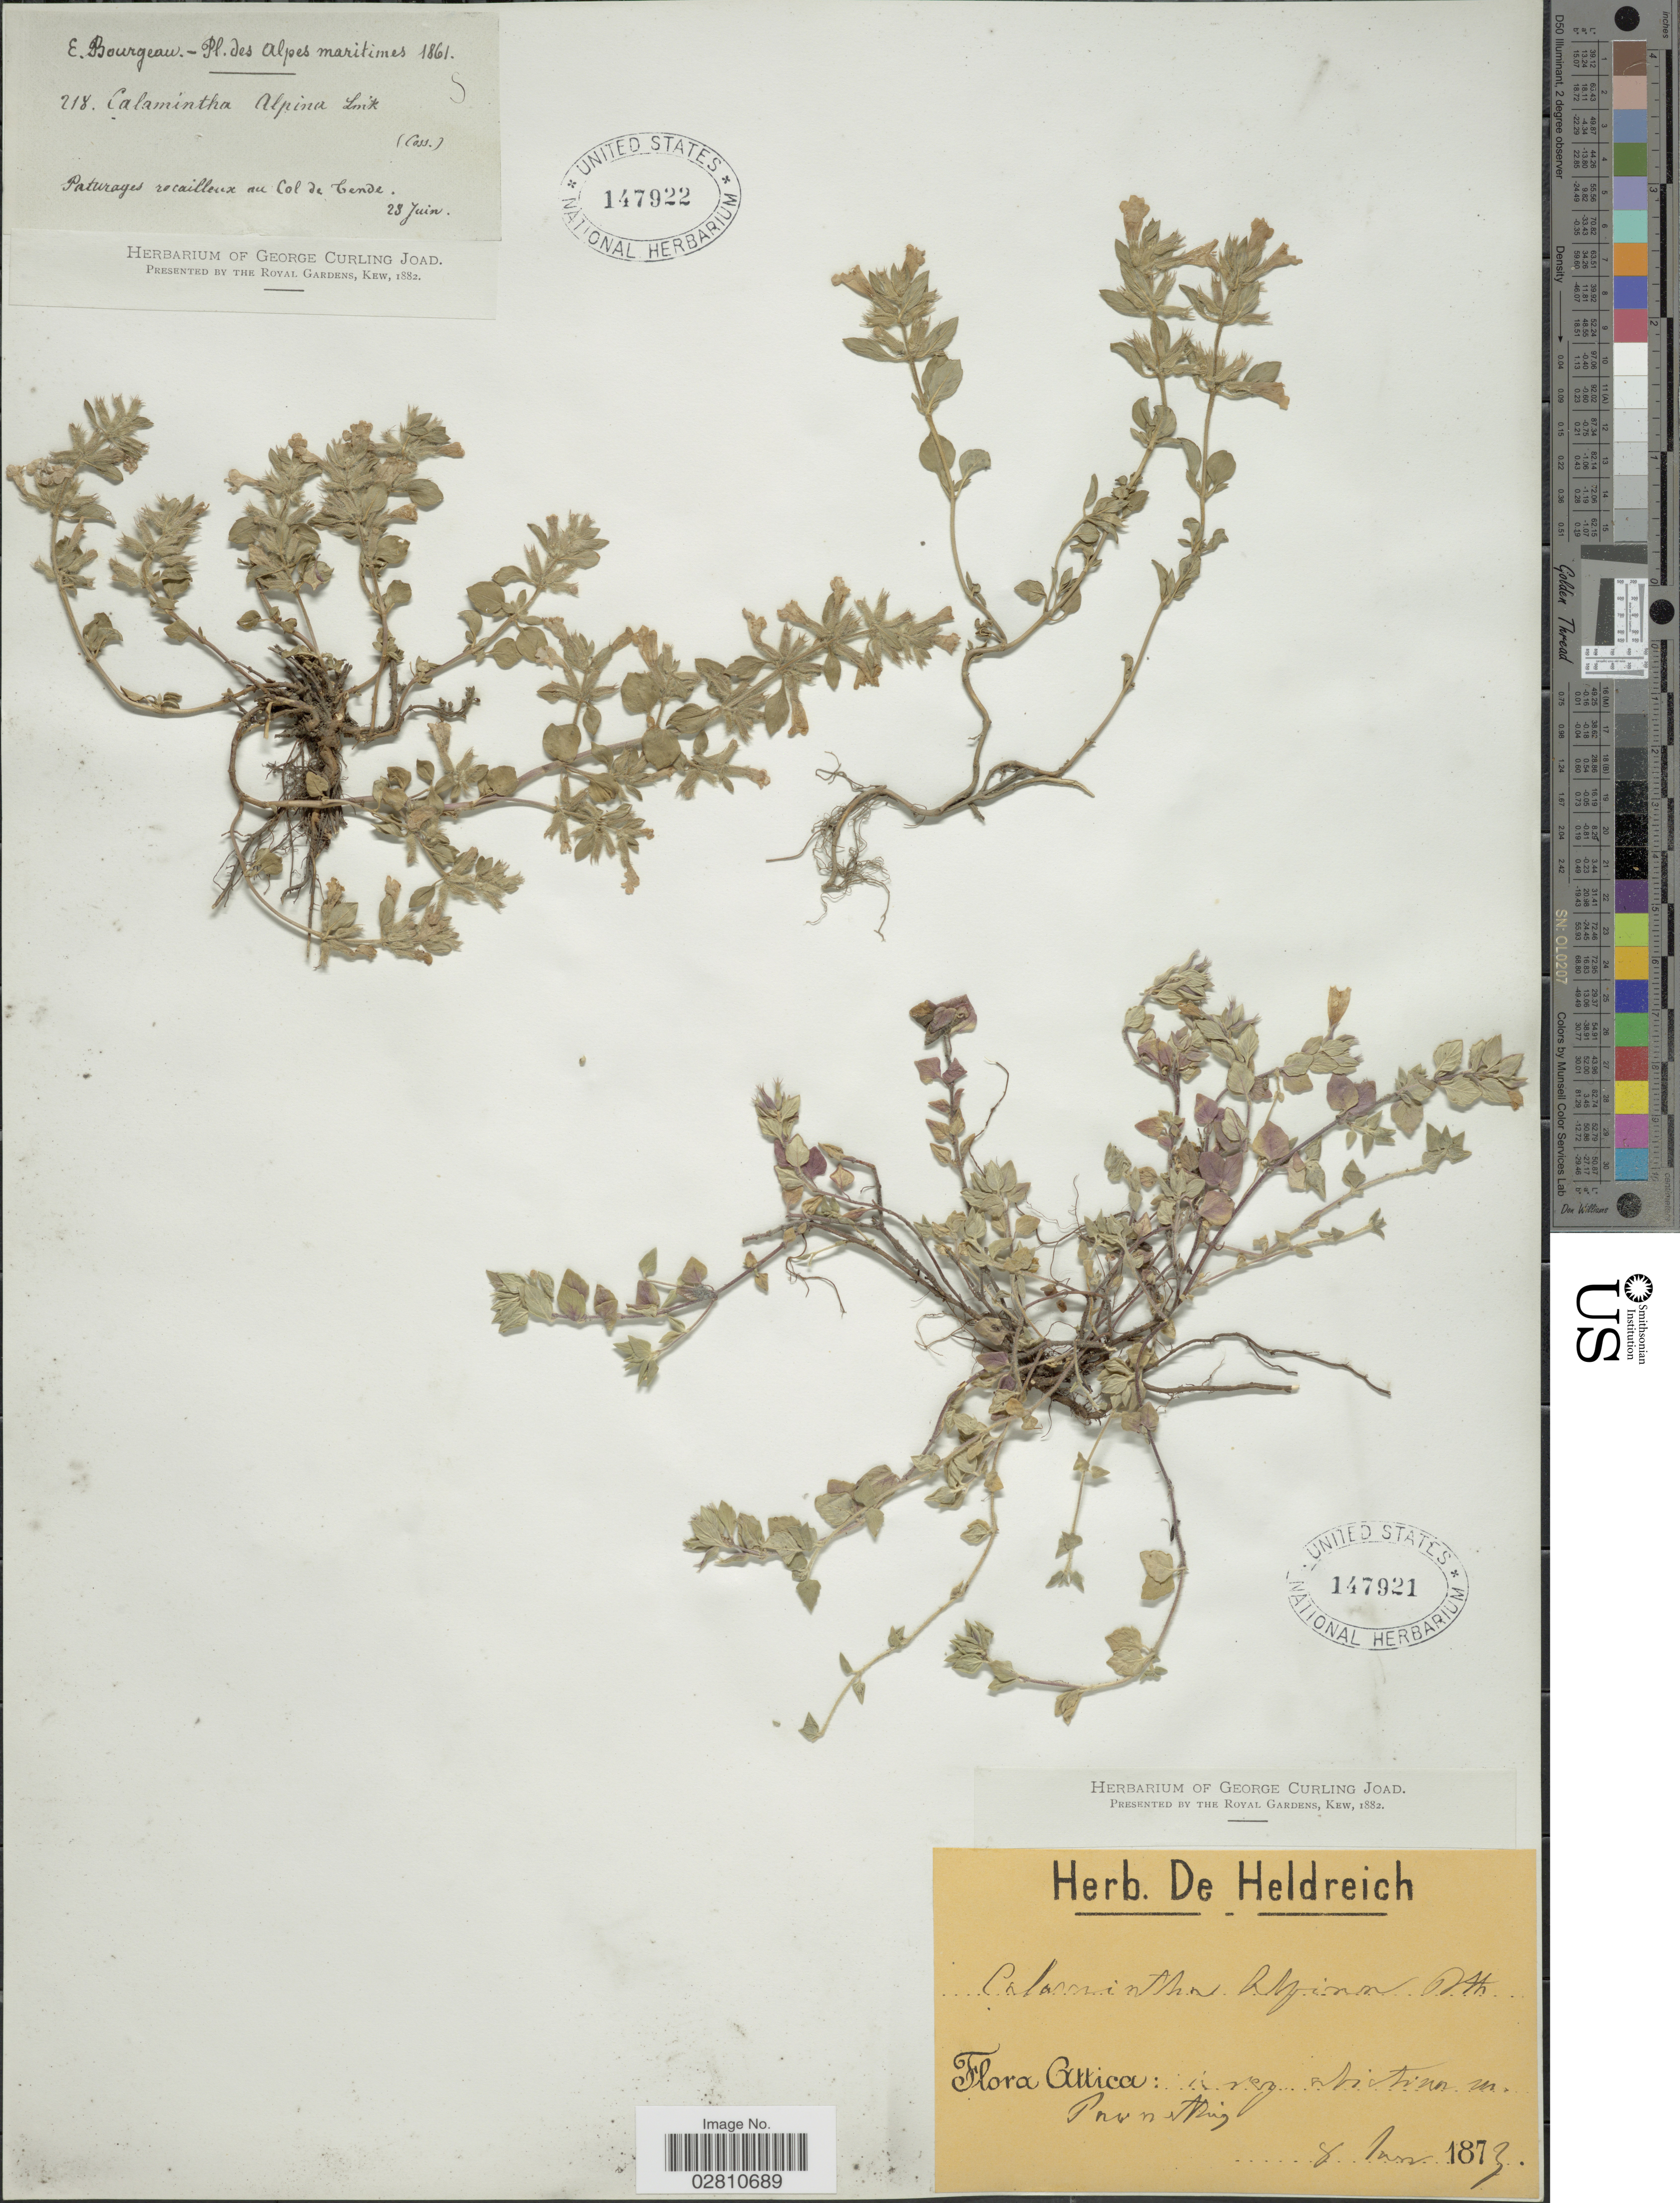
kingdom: Plantae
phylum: Tracheophyta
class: Magnoliopsida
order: Lamiales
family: Lamiaceae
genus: Clinopodium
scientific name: Clinopodium alpinum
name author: (L.) Kuntze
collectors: E. Bourgeau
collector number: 218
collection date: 1861-06-28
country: France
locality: Pl. des Alpes maritimes, Paturages rocailleux au Col de Tende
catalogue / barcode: US 147922-2